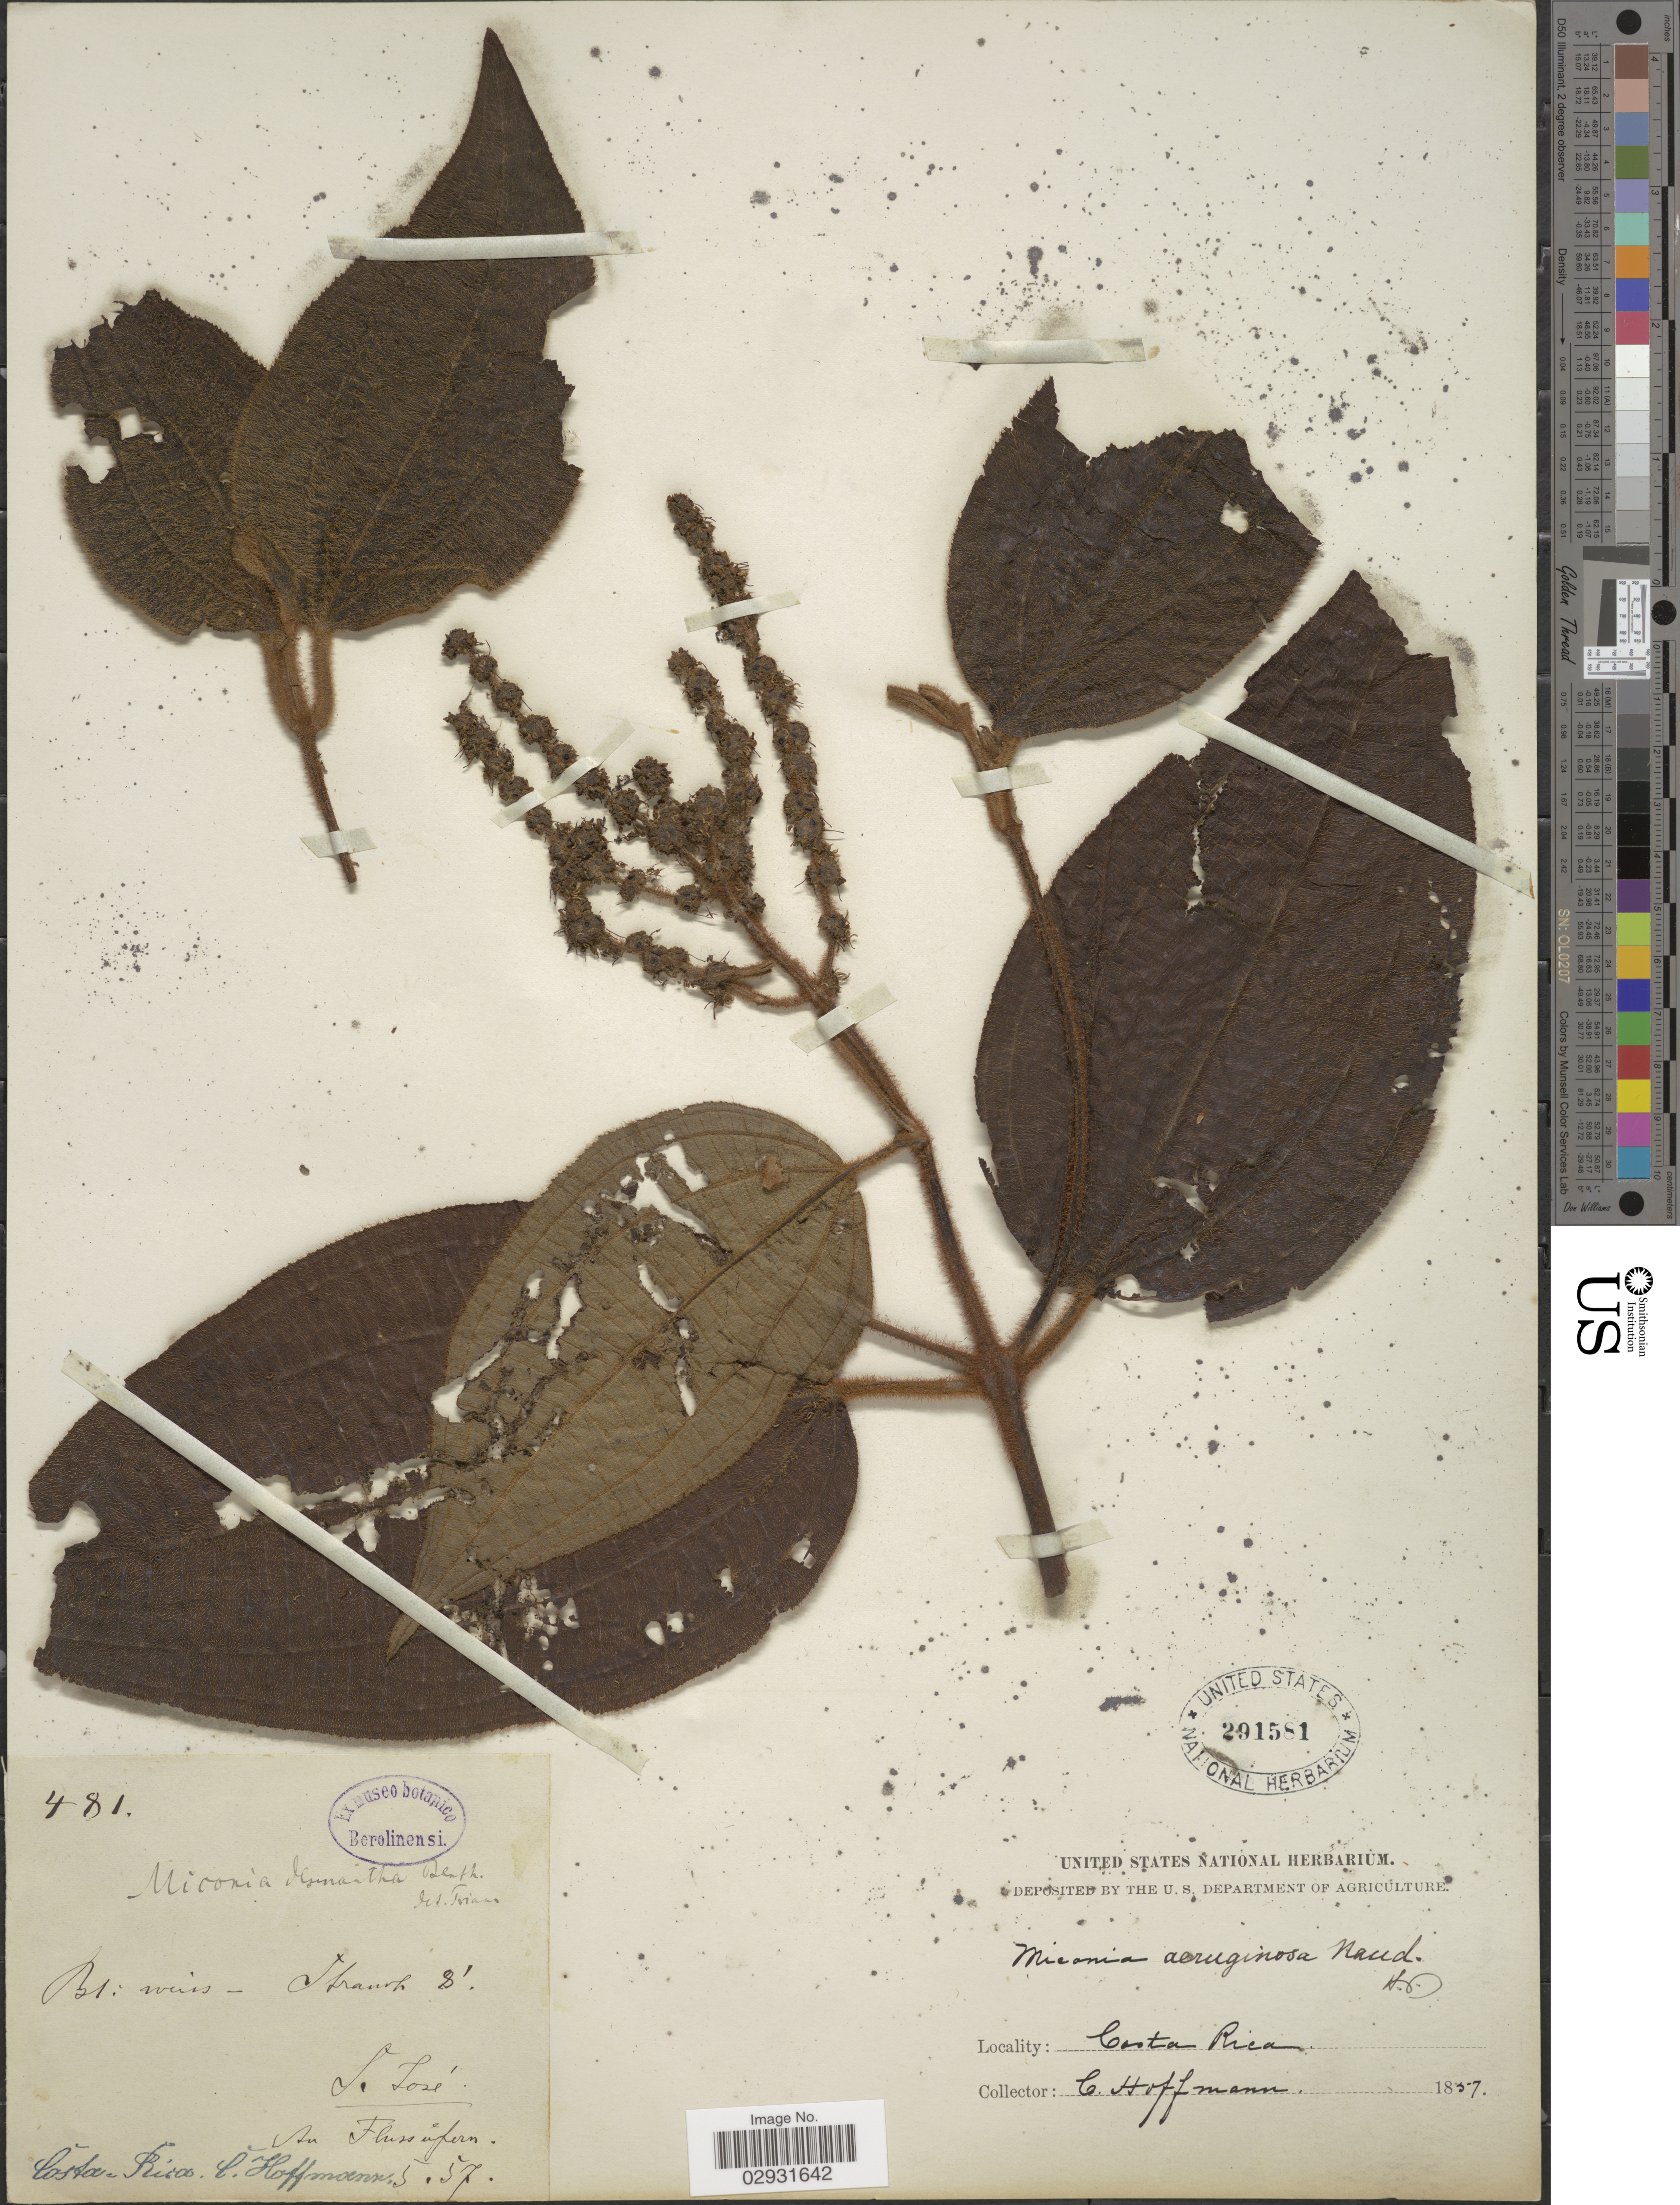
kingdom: Plantae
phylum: Tracheophyta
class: Magnoliopsida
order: Myrtales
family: Melastomataceae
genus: Miconia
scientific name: Miconia aeruginosa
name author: Naudin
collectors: C. Hoffmann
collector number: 481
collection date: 1857-05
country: Costa Rica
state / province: San José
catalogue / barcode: US 291581